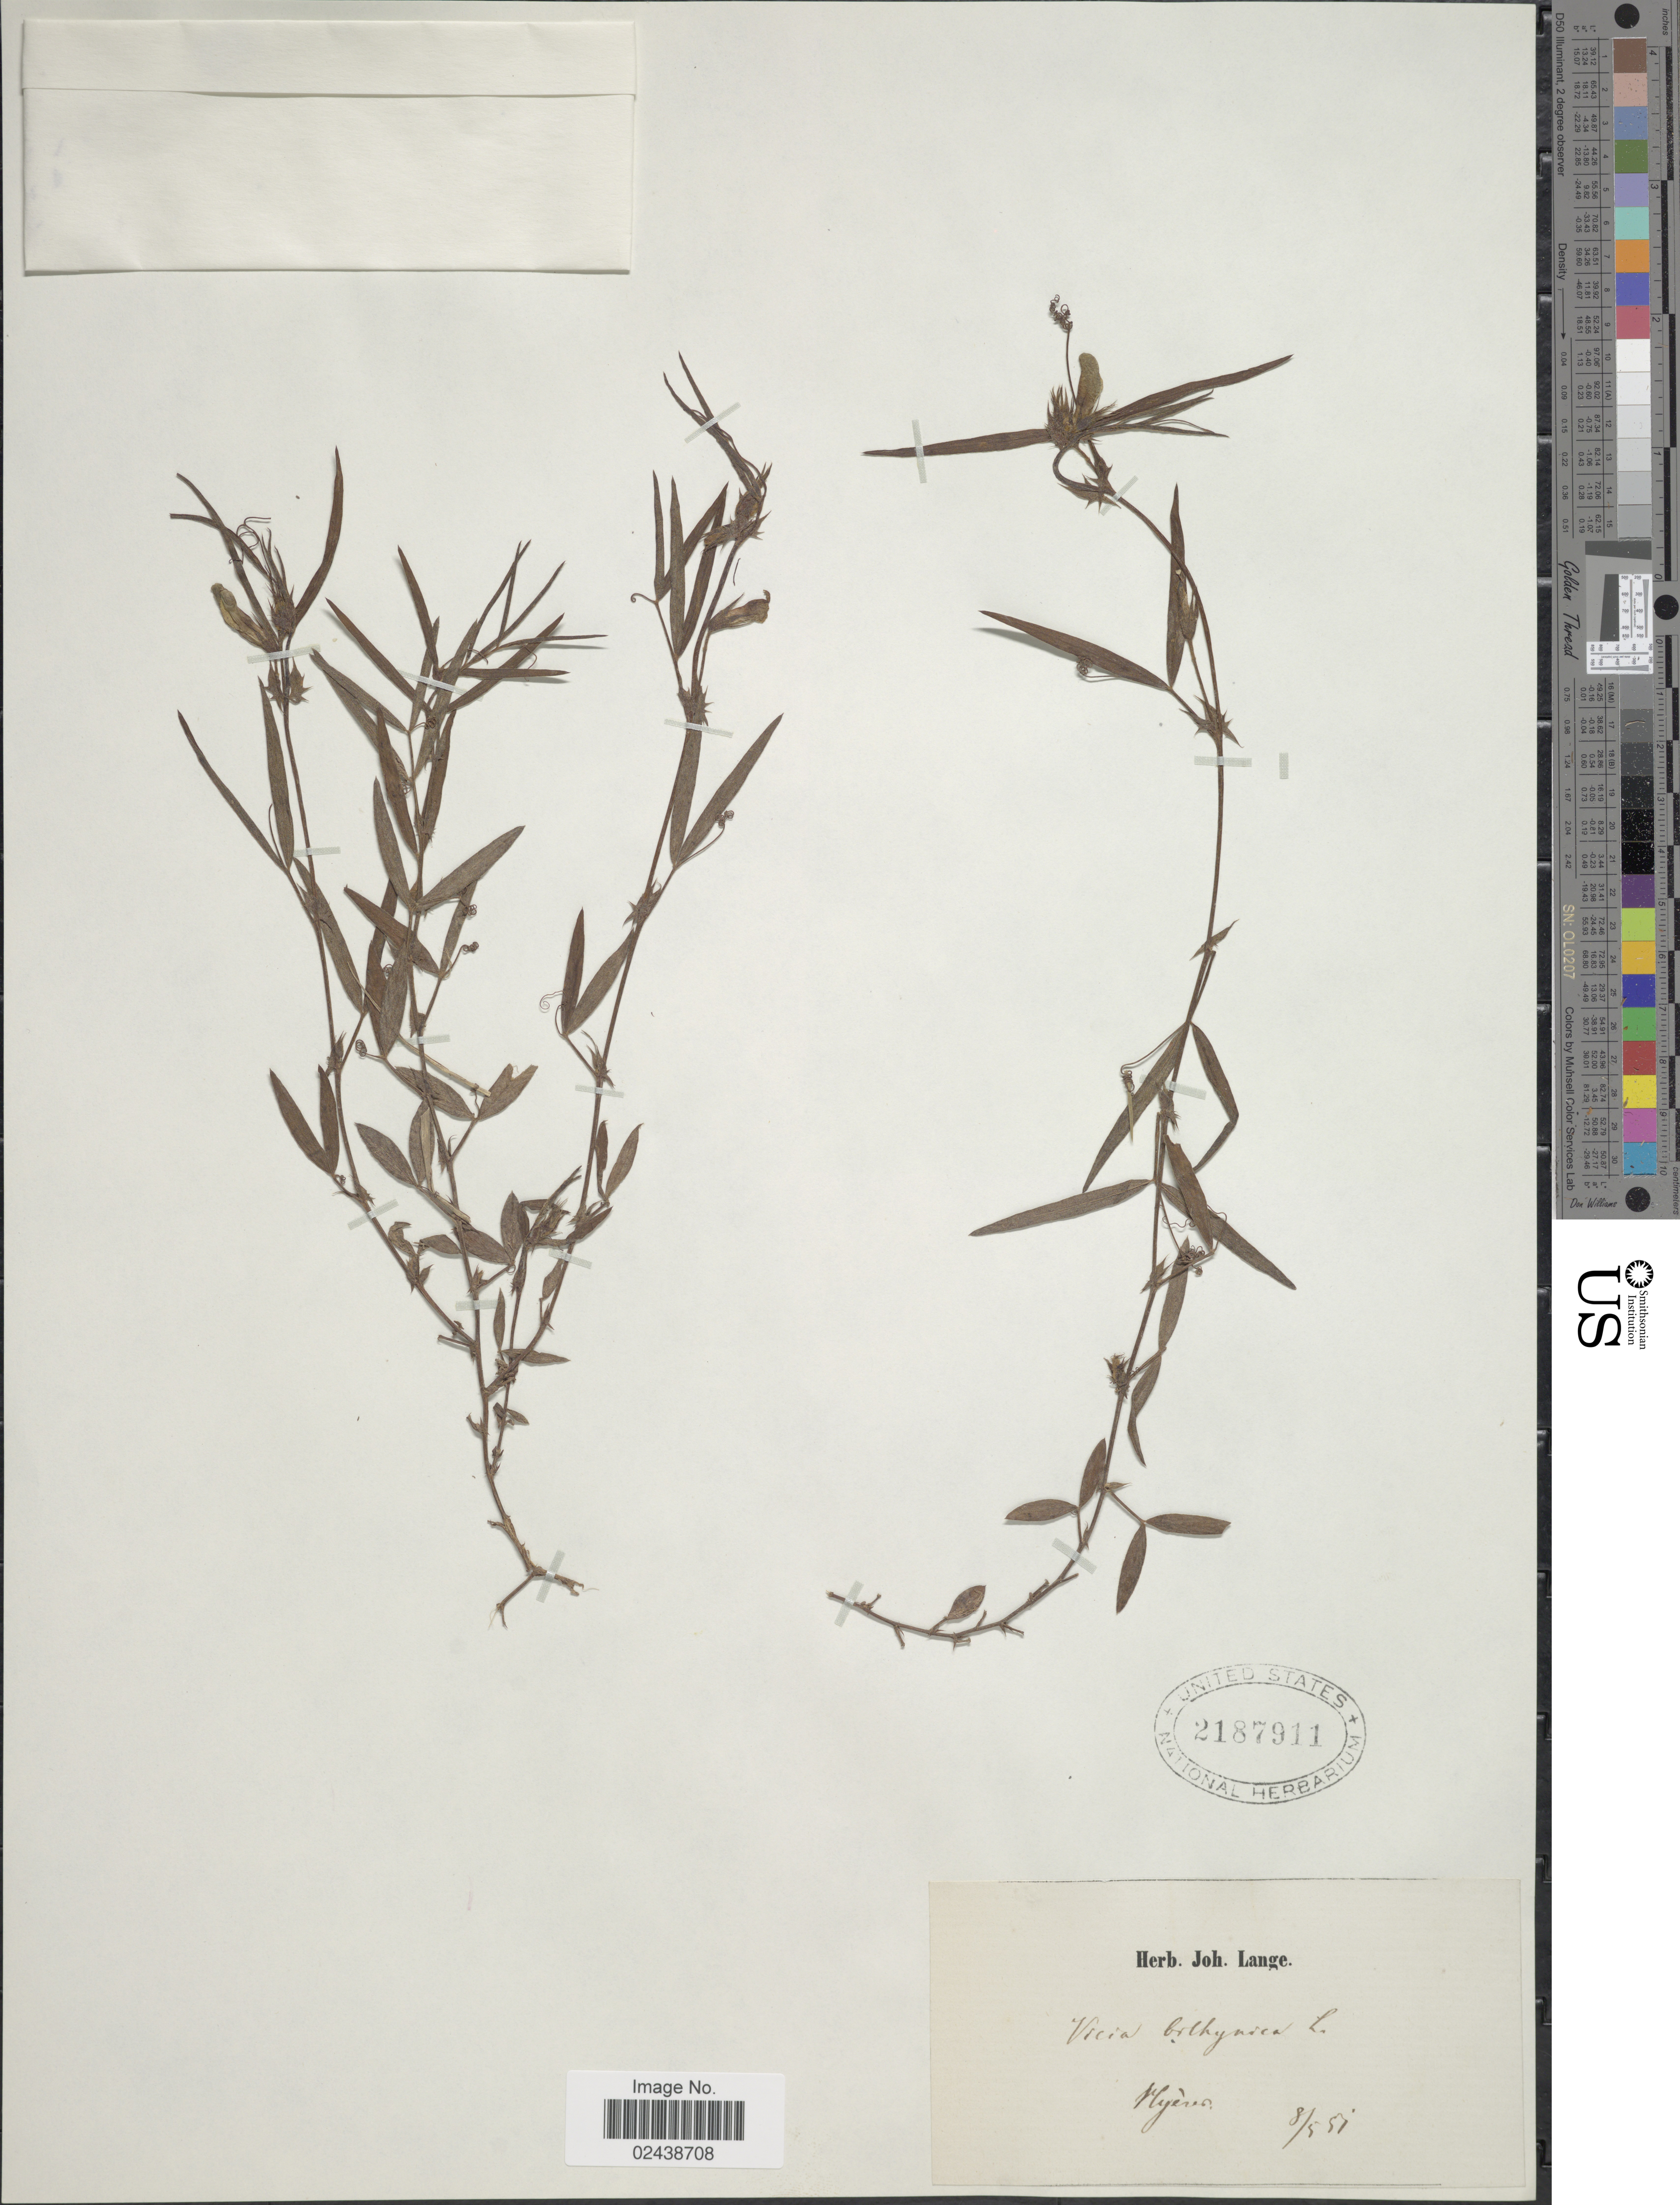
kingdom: Plantae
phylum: Tracheophyta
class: Magnoliopsida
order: Fabales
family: Fabaceae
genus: Vicia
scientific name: Vicia bithynica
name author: (L.) L.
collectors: ex herb. Joh. Lange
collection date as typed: Transcribed d/m/y: 8/5/57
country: France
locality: Hyeres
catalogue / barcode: US 2187911